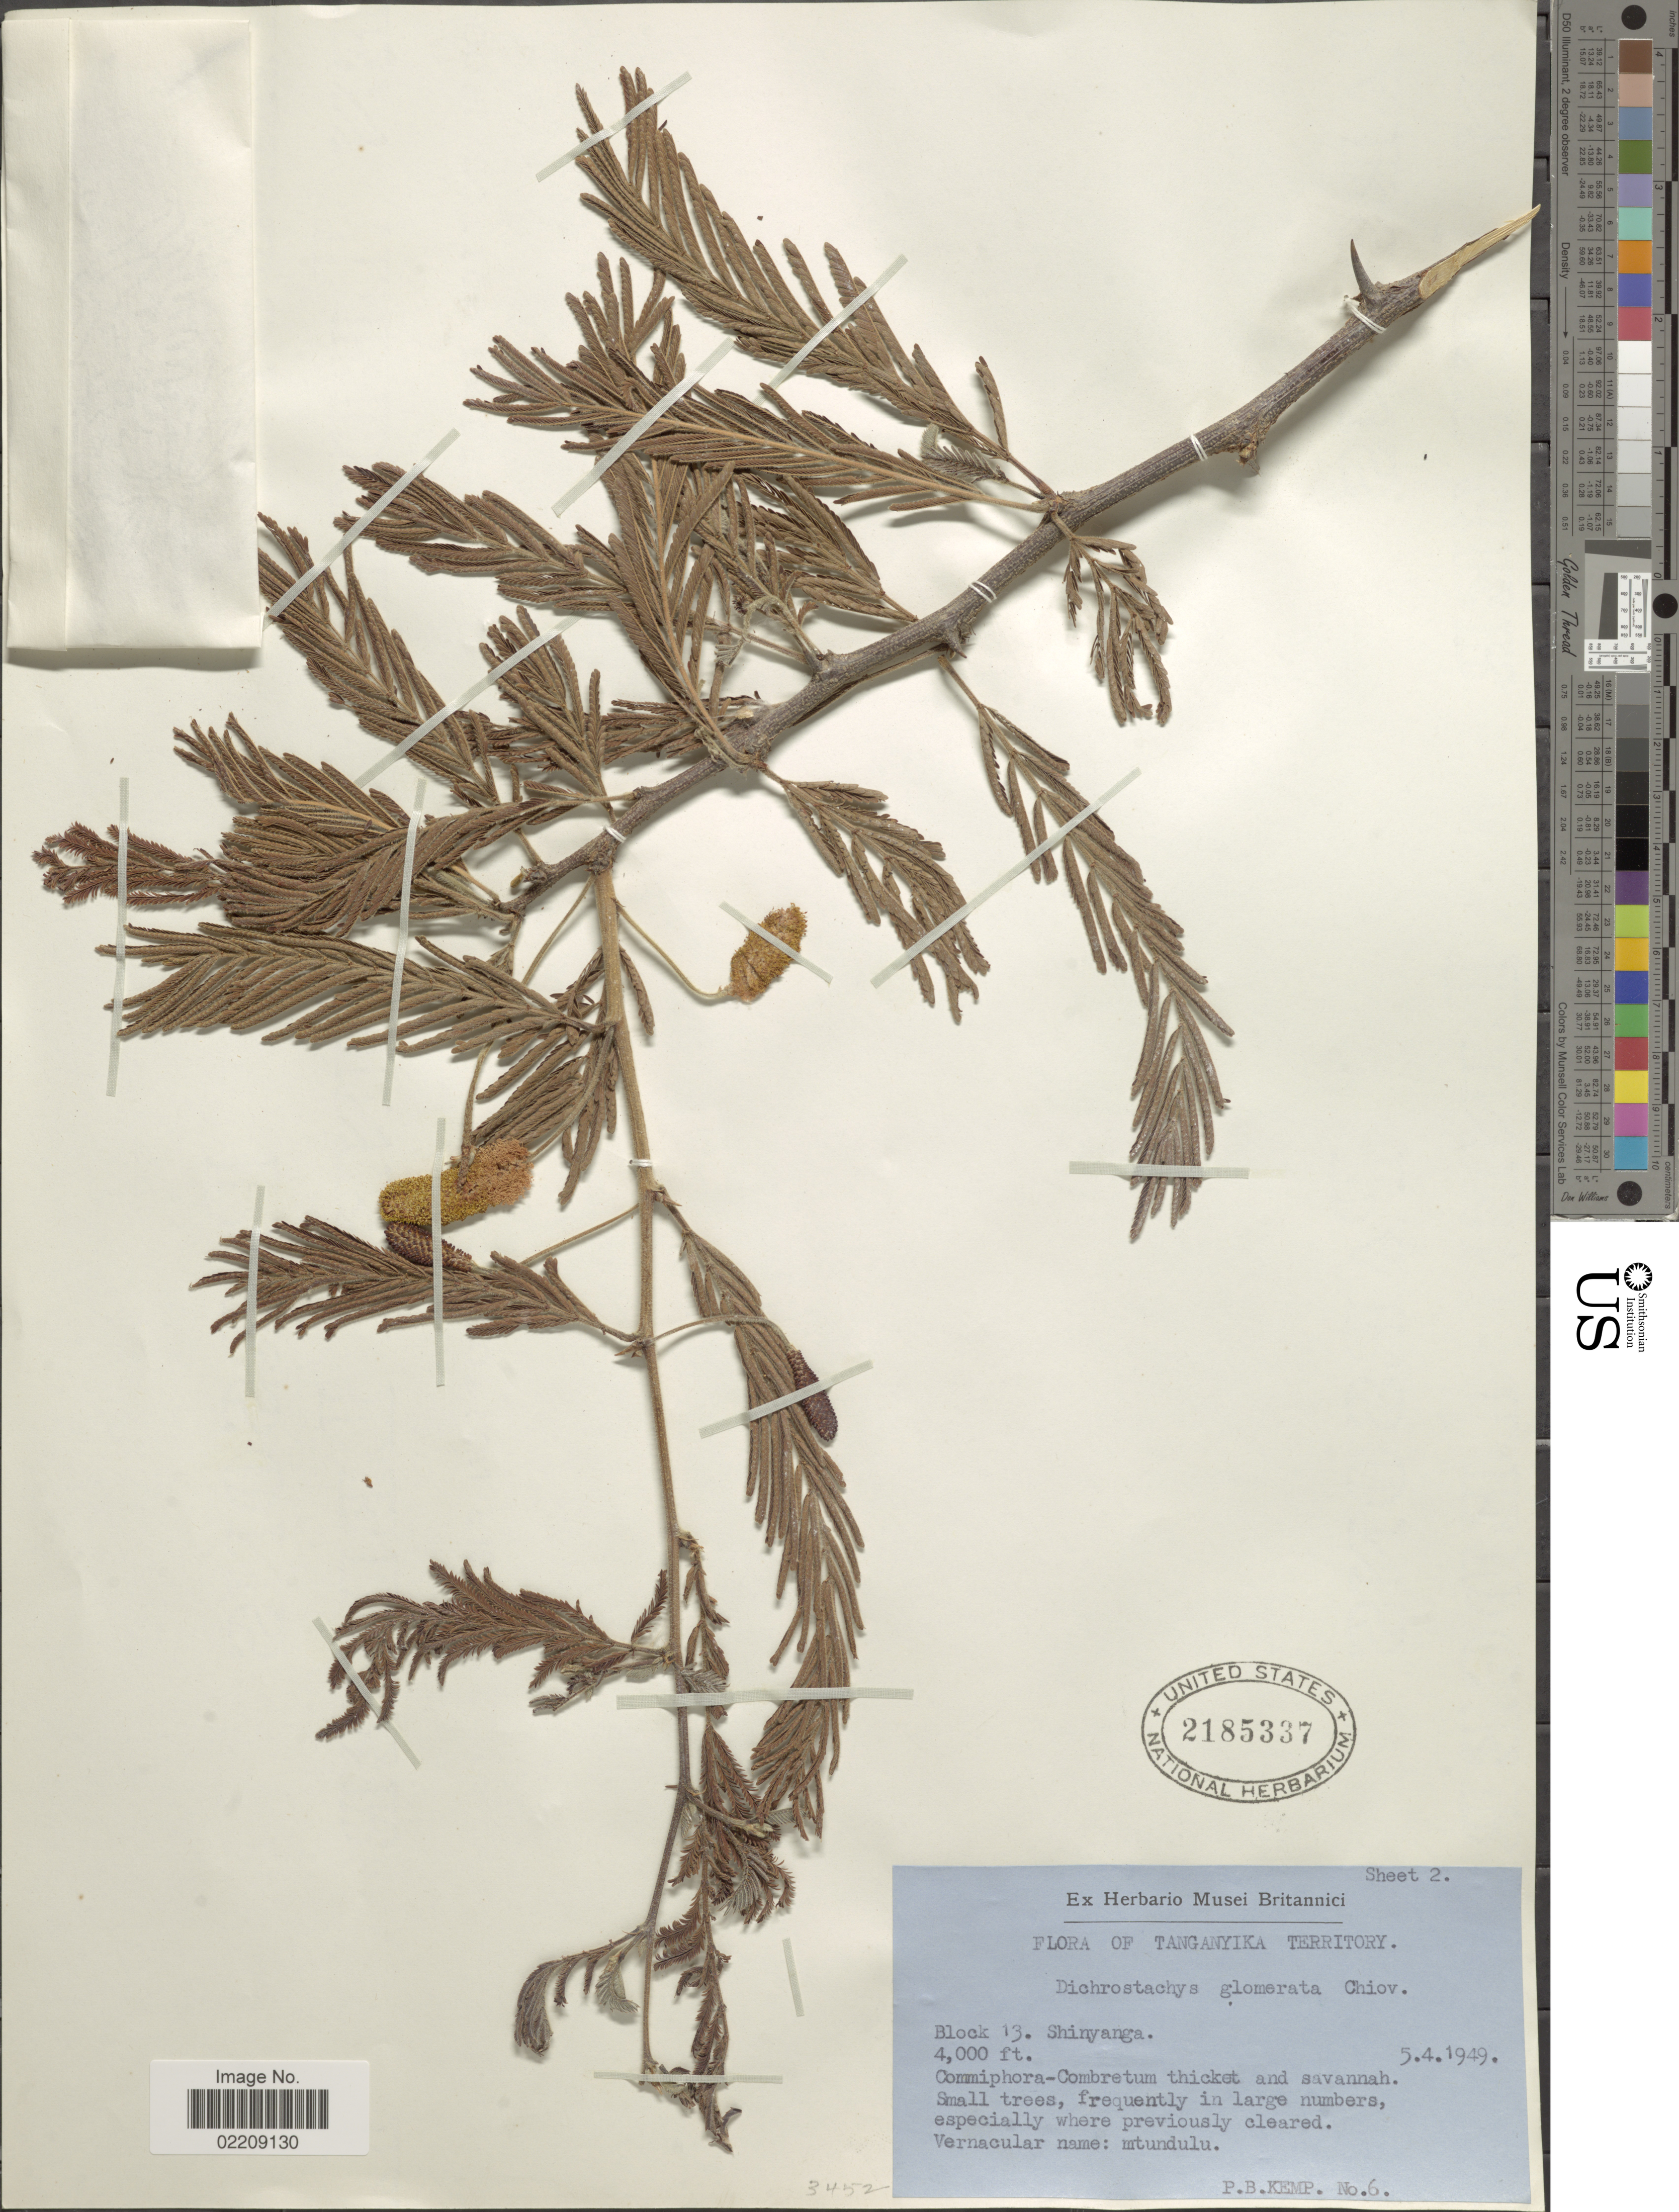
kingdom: Plantae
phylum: Tracheophyta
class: Magnoliopsida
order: Fabales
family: Fabaceae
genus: Dichrostachys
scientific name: Dichrostachys glomerata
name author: (Forssk.) Chiov.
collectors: P. Kemp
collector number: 6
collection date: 1949-04-05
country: Tanzania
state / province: Shinyanga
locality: Tanganyika Territory, Block 13. Shinyanga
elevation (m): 1219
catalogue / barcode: US 2185337